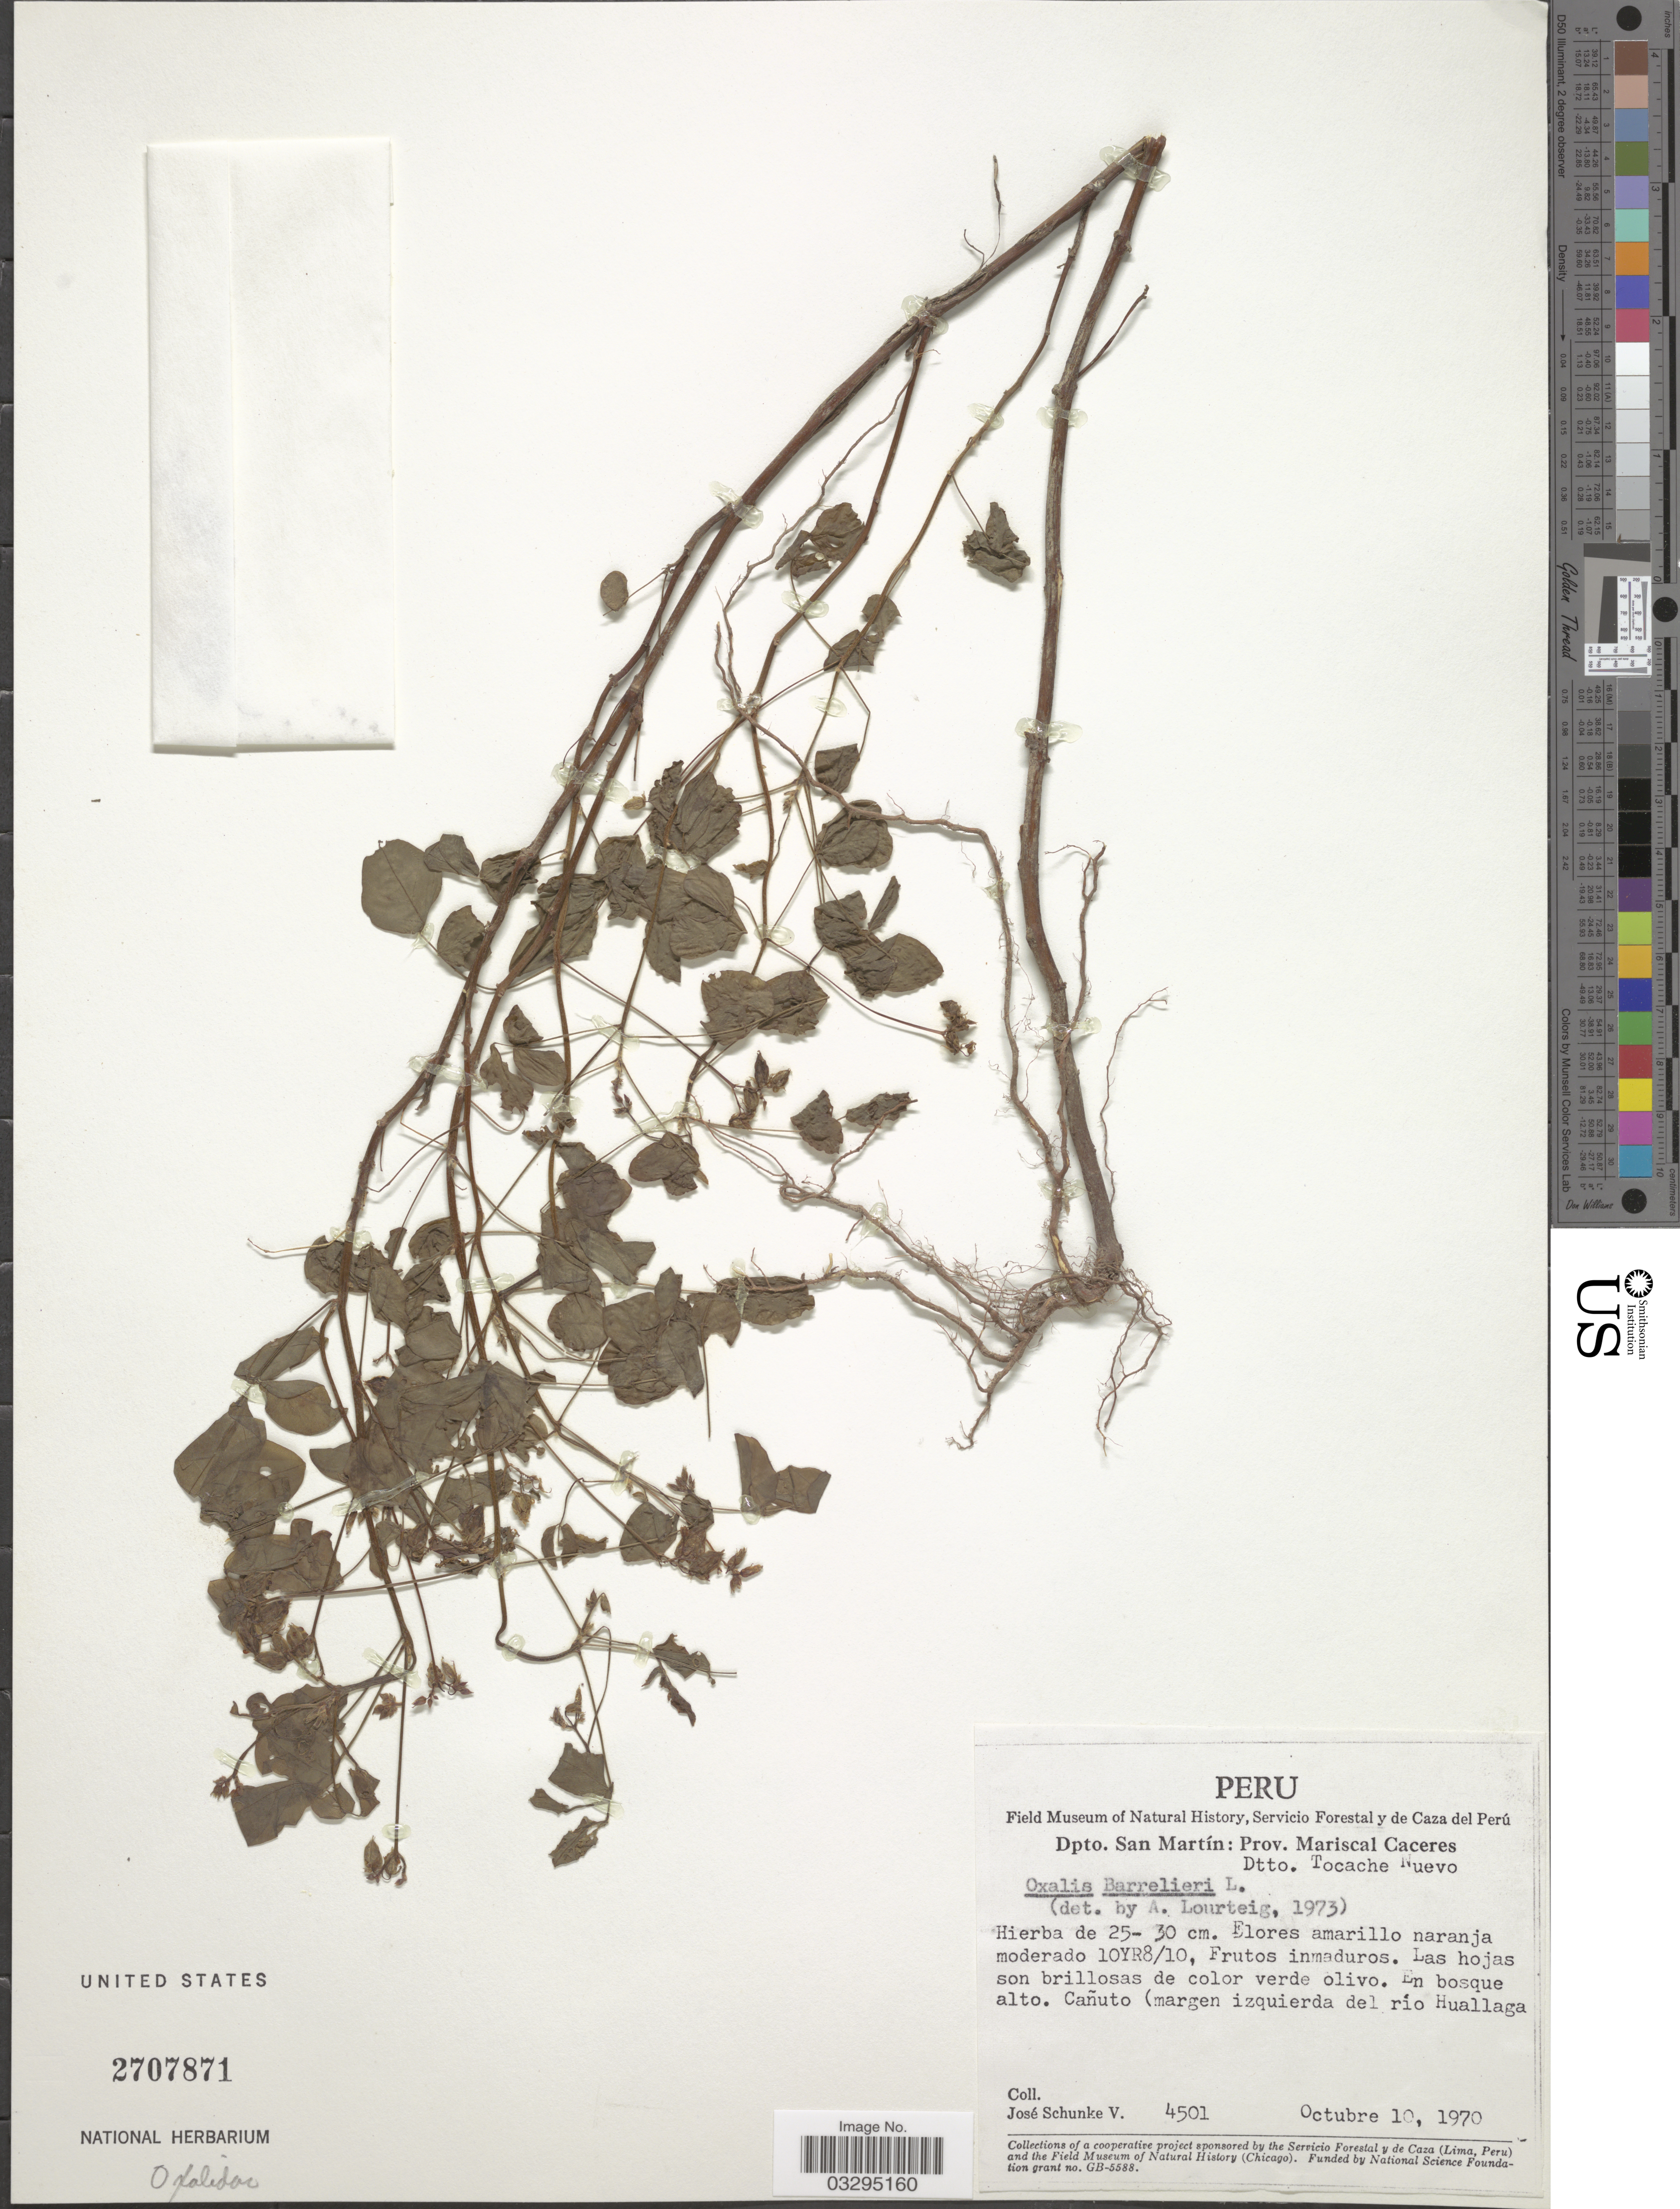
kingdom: Plantae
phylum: Tracheophyta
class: Magnoliopsida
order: Oxalidales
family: Oxalidaceae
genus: Oxalis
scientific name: Oxalis barrelieri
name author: L.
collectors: J. Schunke Vigo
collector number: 4501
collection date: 1970-10-10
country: Peru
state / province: San Martín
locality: Dpto. San Martín: Prov. Mariscal Caceres. Dtto. Tocache Nuevo. En bosque alto. Cañuto (margen izquierda del río Huallaga).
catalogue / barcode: US 2707871